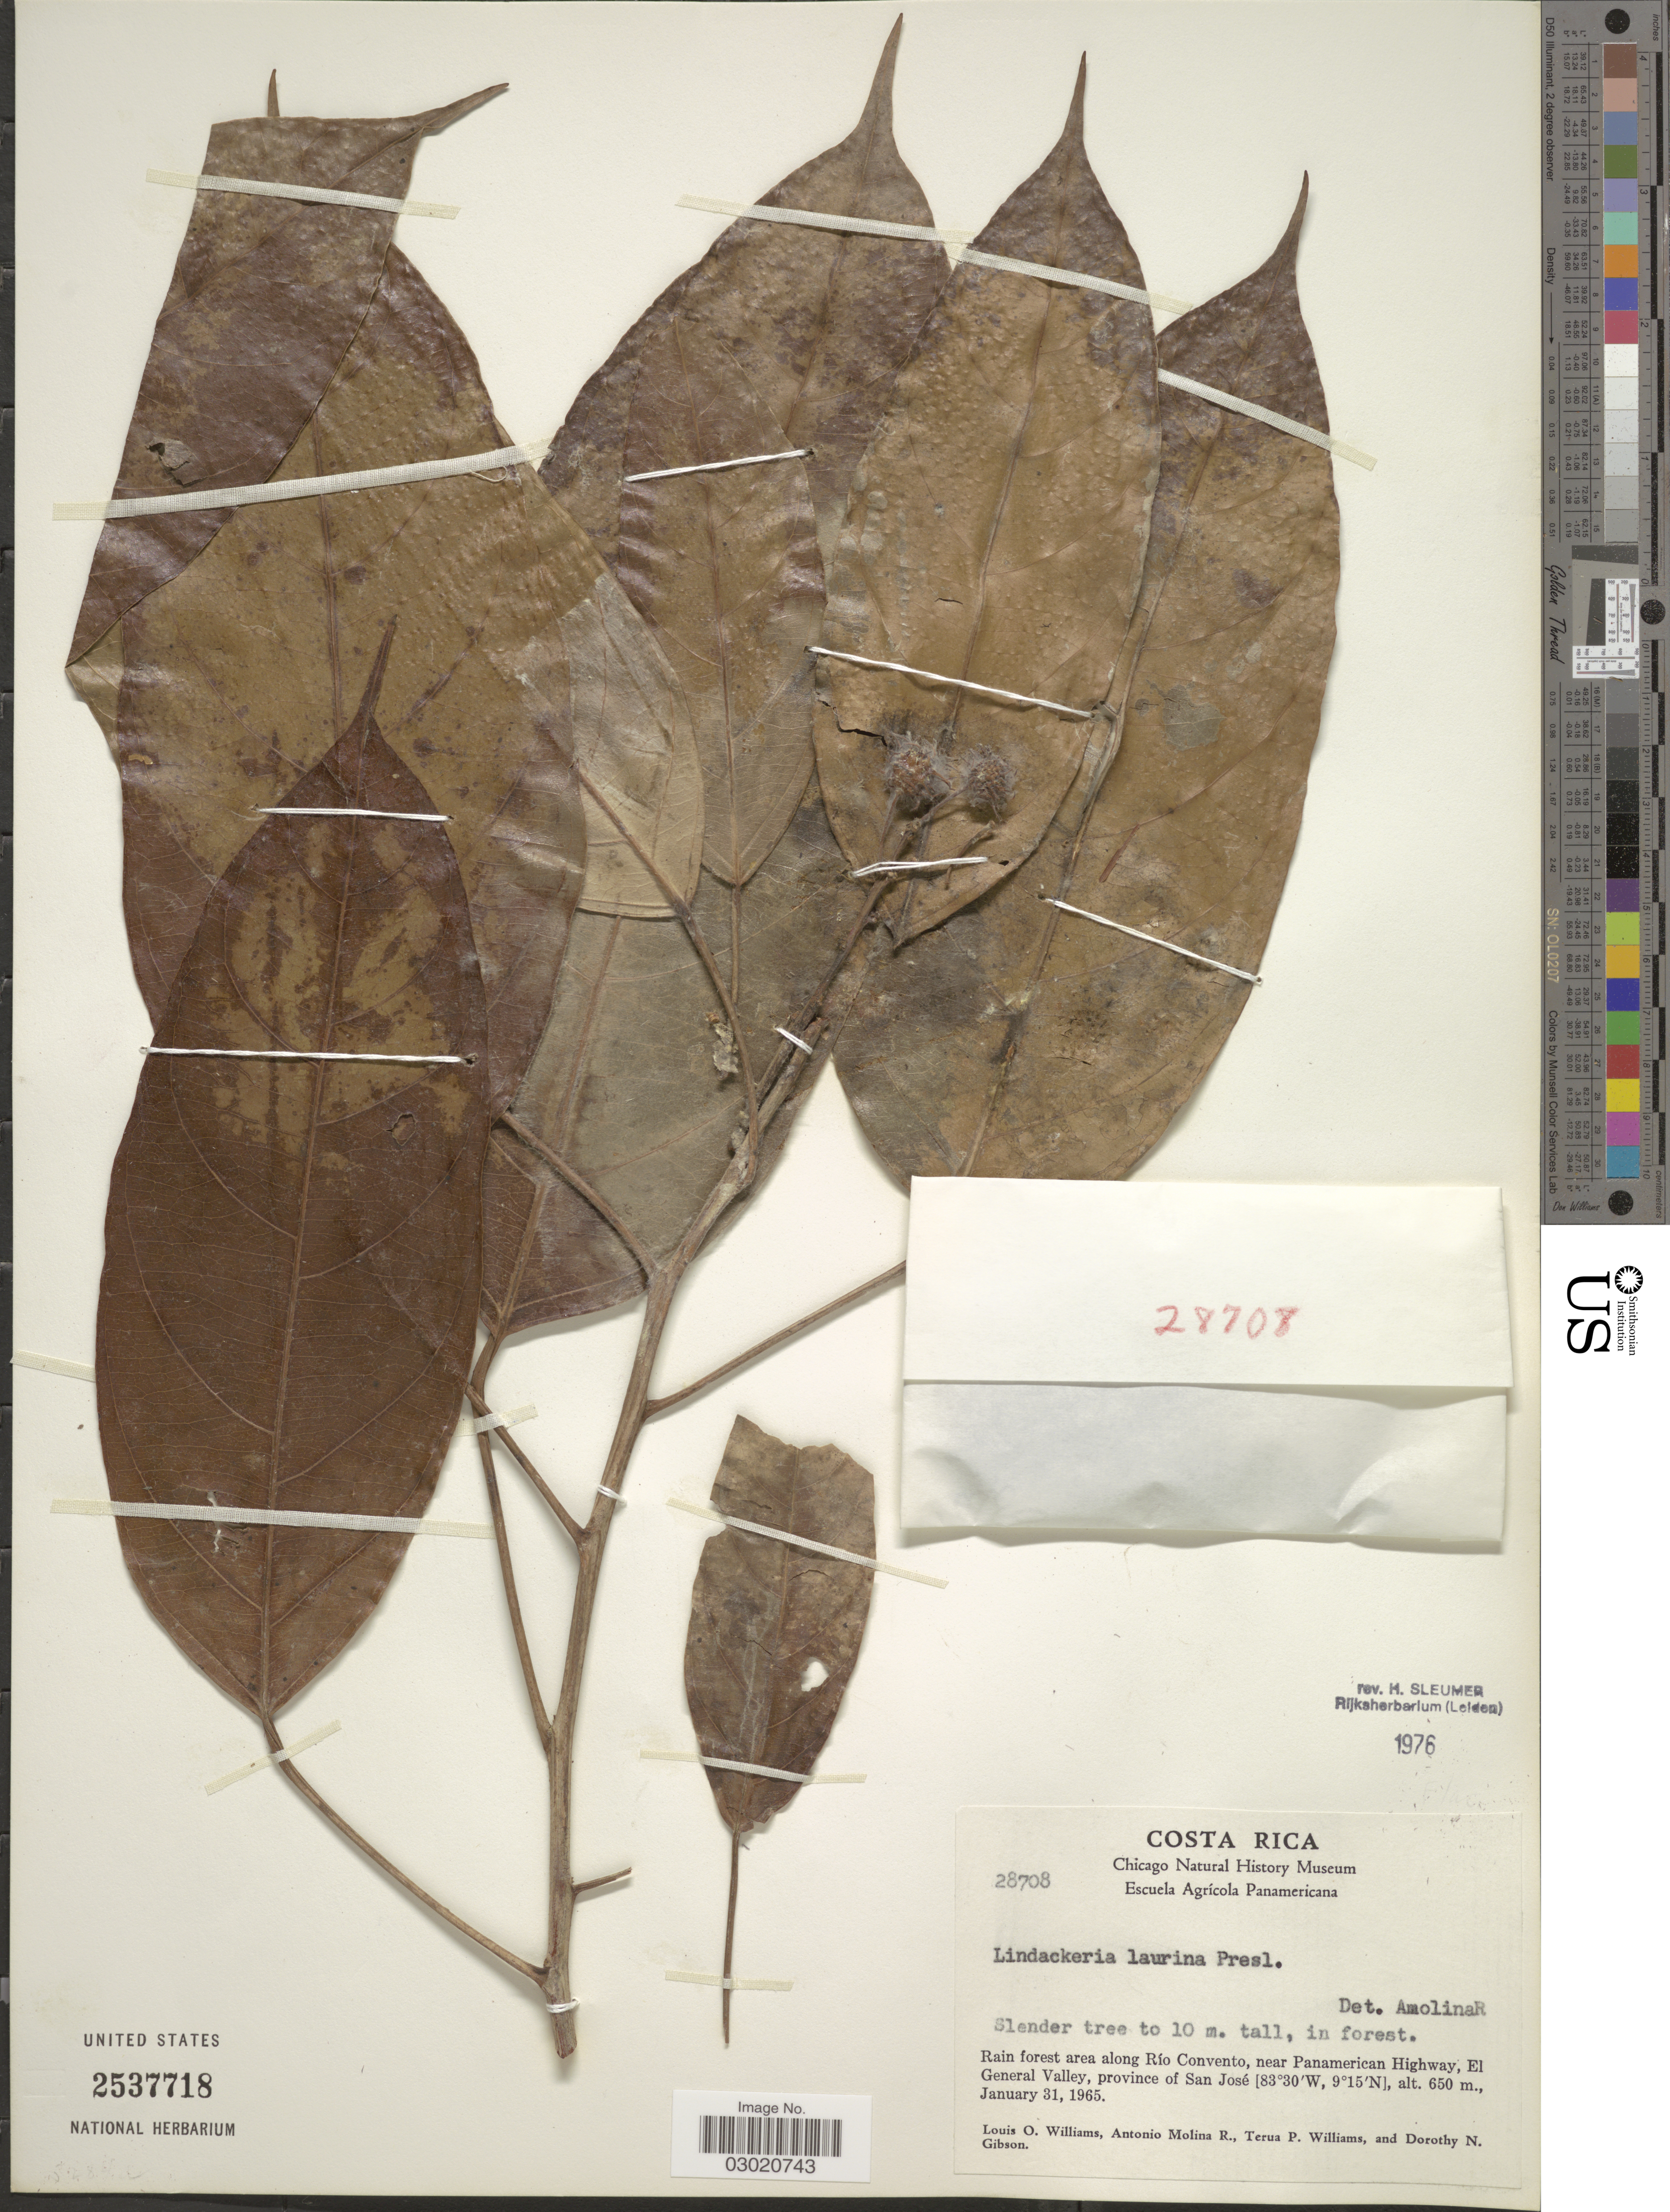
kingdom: Plantae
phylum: Tracheophyta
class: Magnoliopsida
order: Malpighiales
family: Achariaceae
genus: Lindackeria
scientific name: Lindackeria laurina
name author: C. Presl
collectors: L. O. Williams, A. Molina R., T. P. Williams & D. N. Gibson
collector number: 28708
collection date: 1965-01-31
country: Costa Rica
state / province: San José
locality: Rain forest area along Río Convento, near Panamerican Highway, El General Valley.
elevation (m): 650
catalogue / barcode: US 2537718